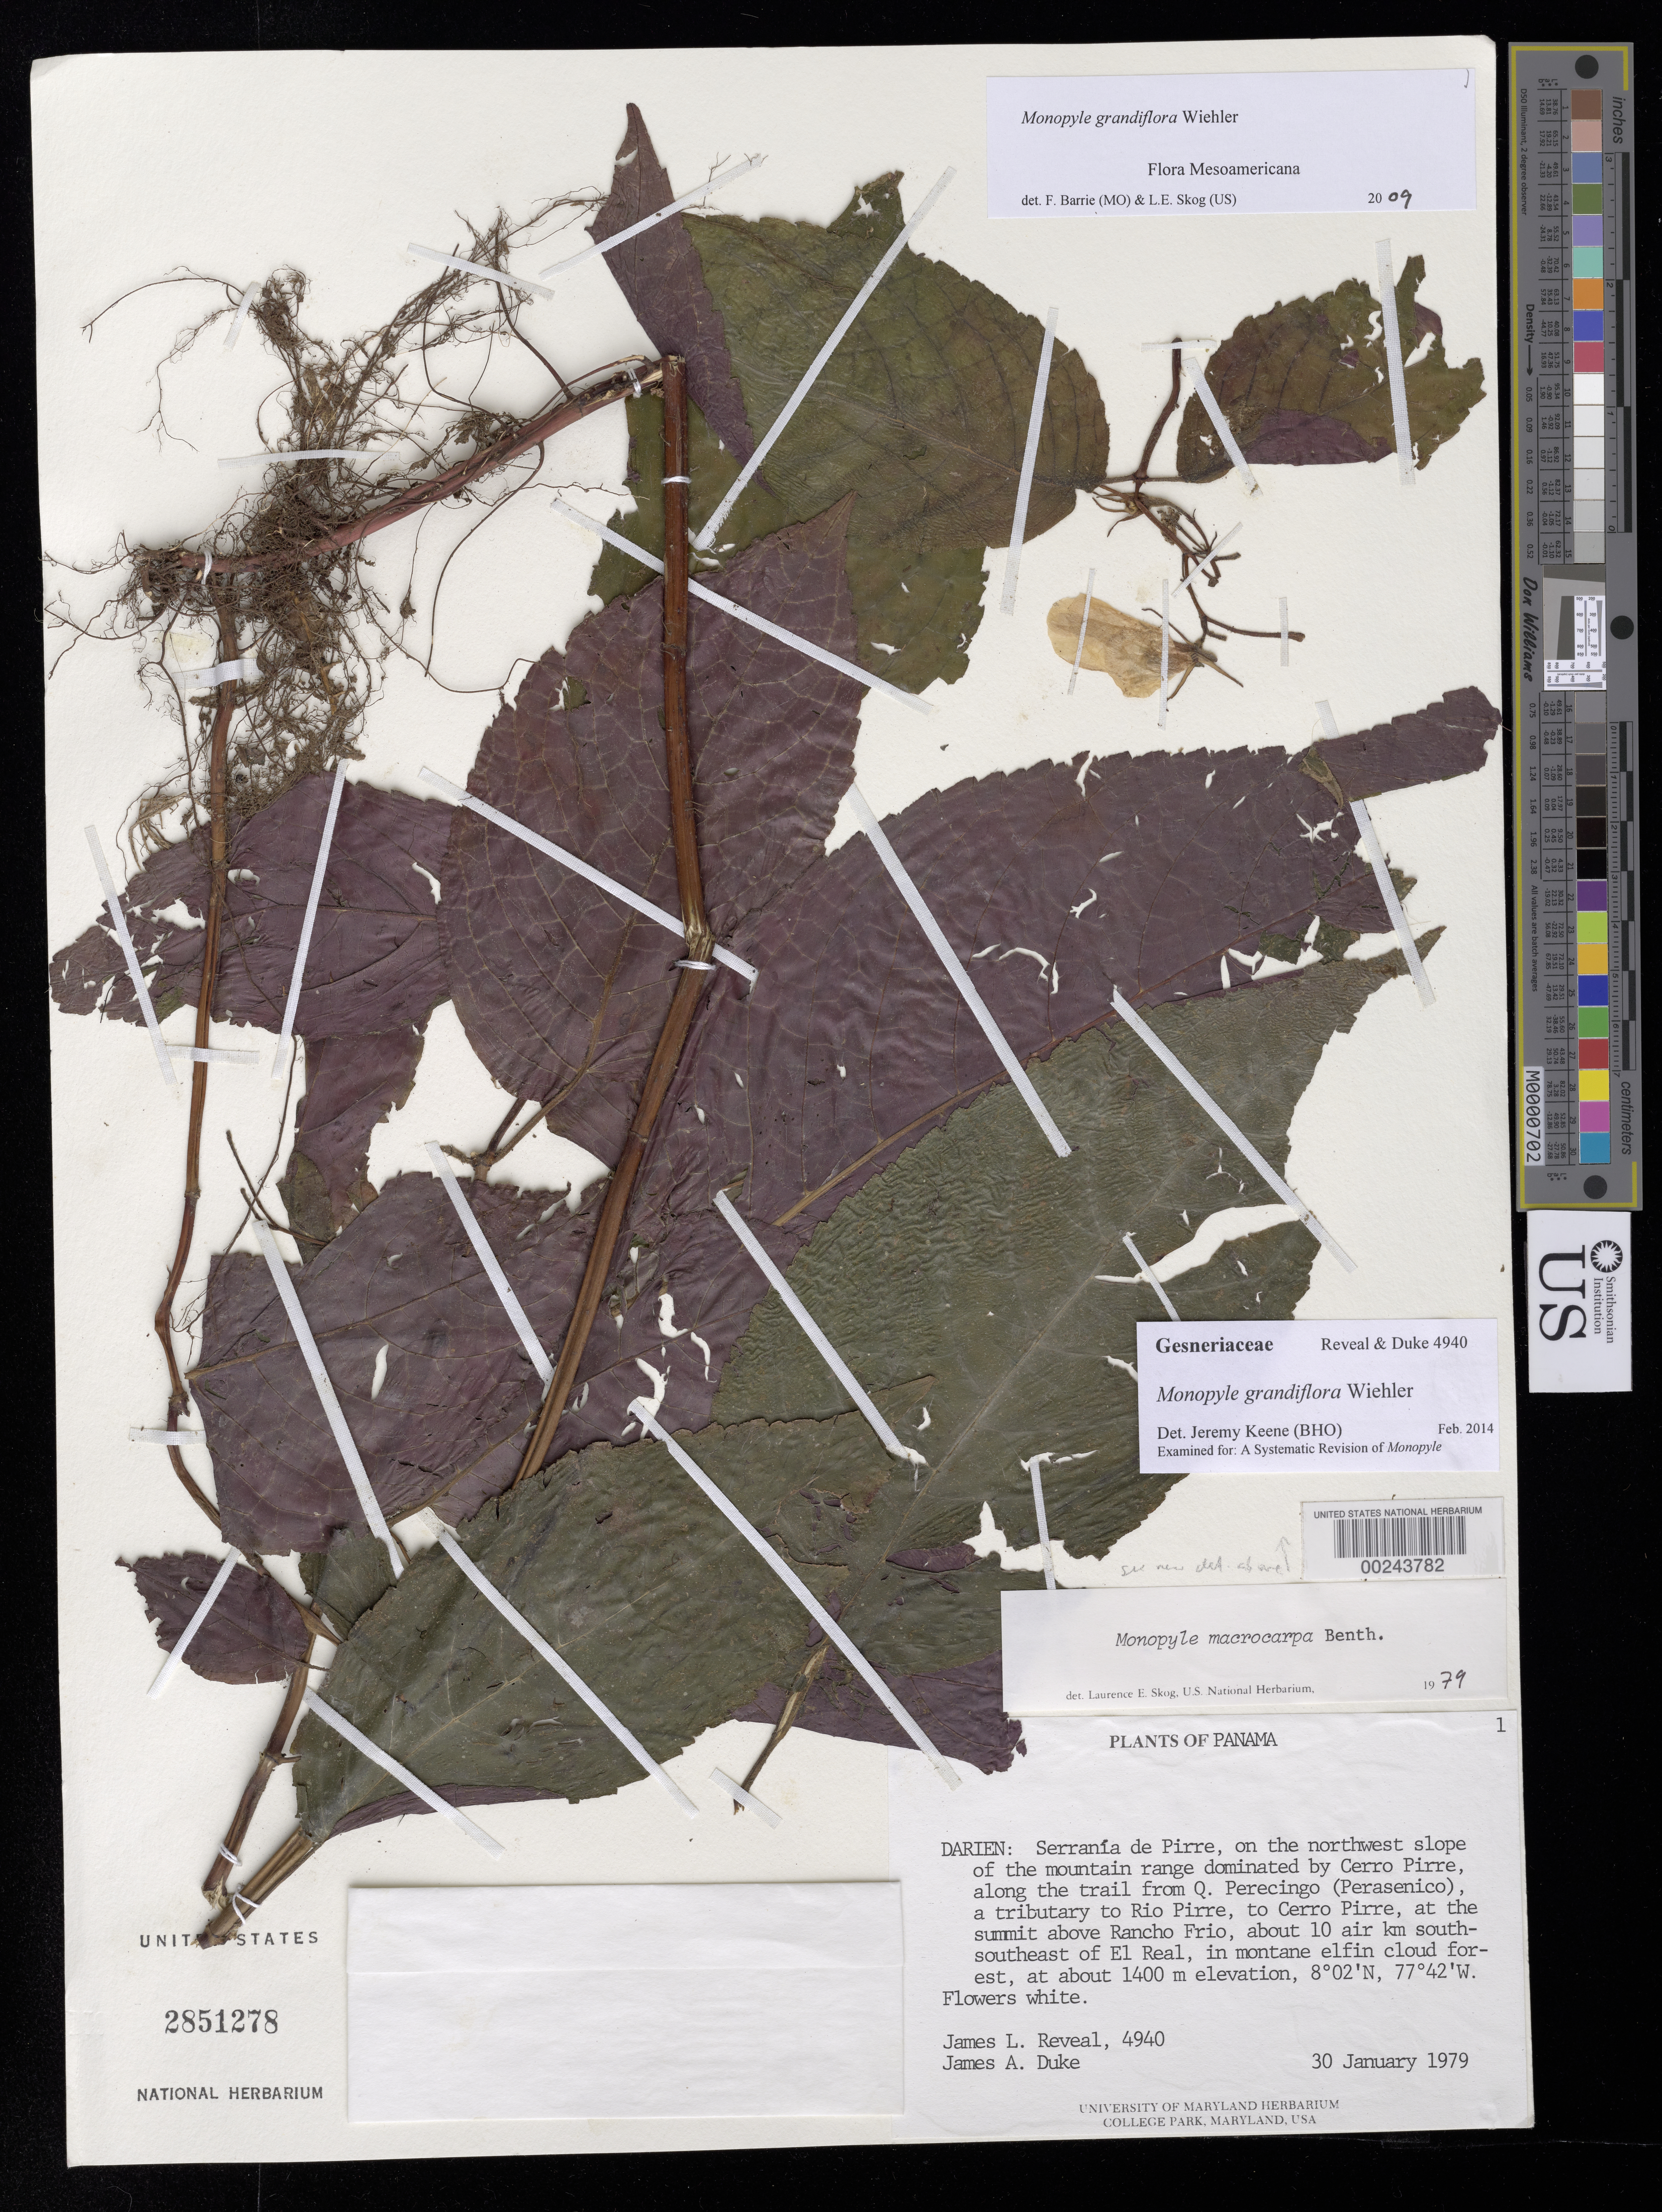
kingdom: Plantae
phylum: Tracheophyta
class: Magnoliopsida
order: Lamiales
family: Gesneriaceae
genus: Monopyle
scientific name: Monopyle grandiflora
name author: Wiehler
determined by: Barrie, F. R.; Skog, Laurence E.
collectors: J. L. Reveal & J. A. Duke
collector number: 4940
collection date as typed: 30 Jan 1979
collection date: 1979-01-30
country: Panama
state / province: Darién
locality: Serrania de Pirre, on the NW slope of mountain range dominated by Cerro Pirre, along trail from Q Percingo, ...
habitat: Montane elfin cloud forest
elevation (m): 1400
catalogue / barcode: US 2851278